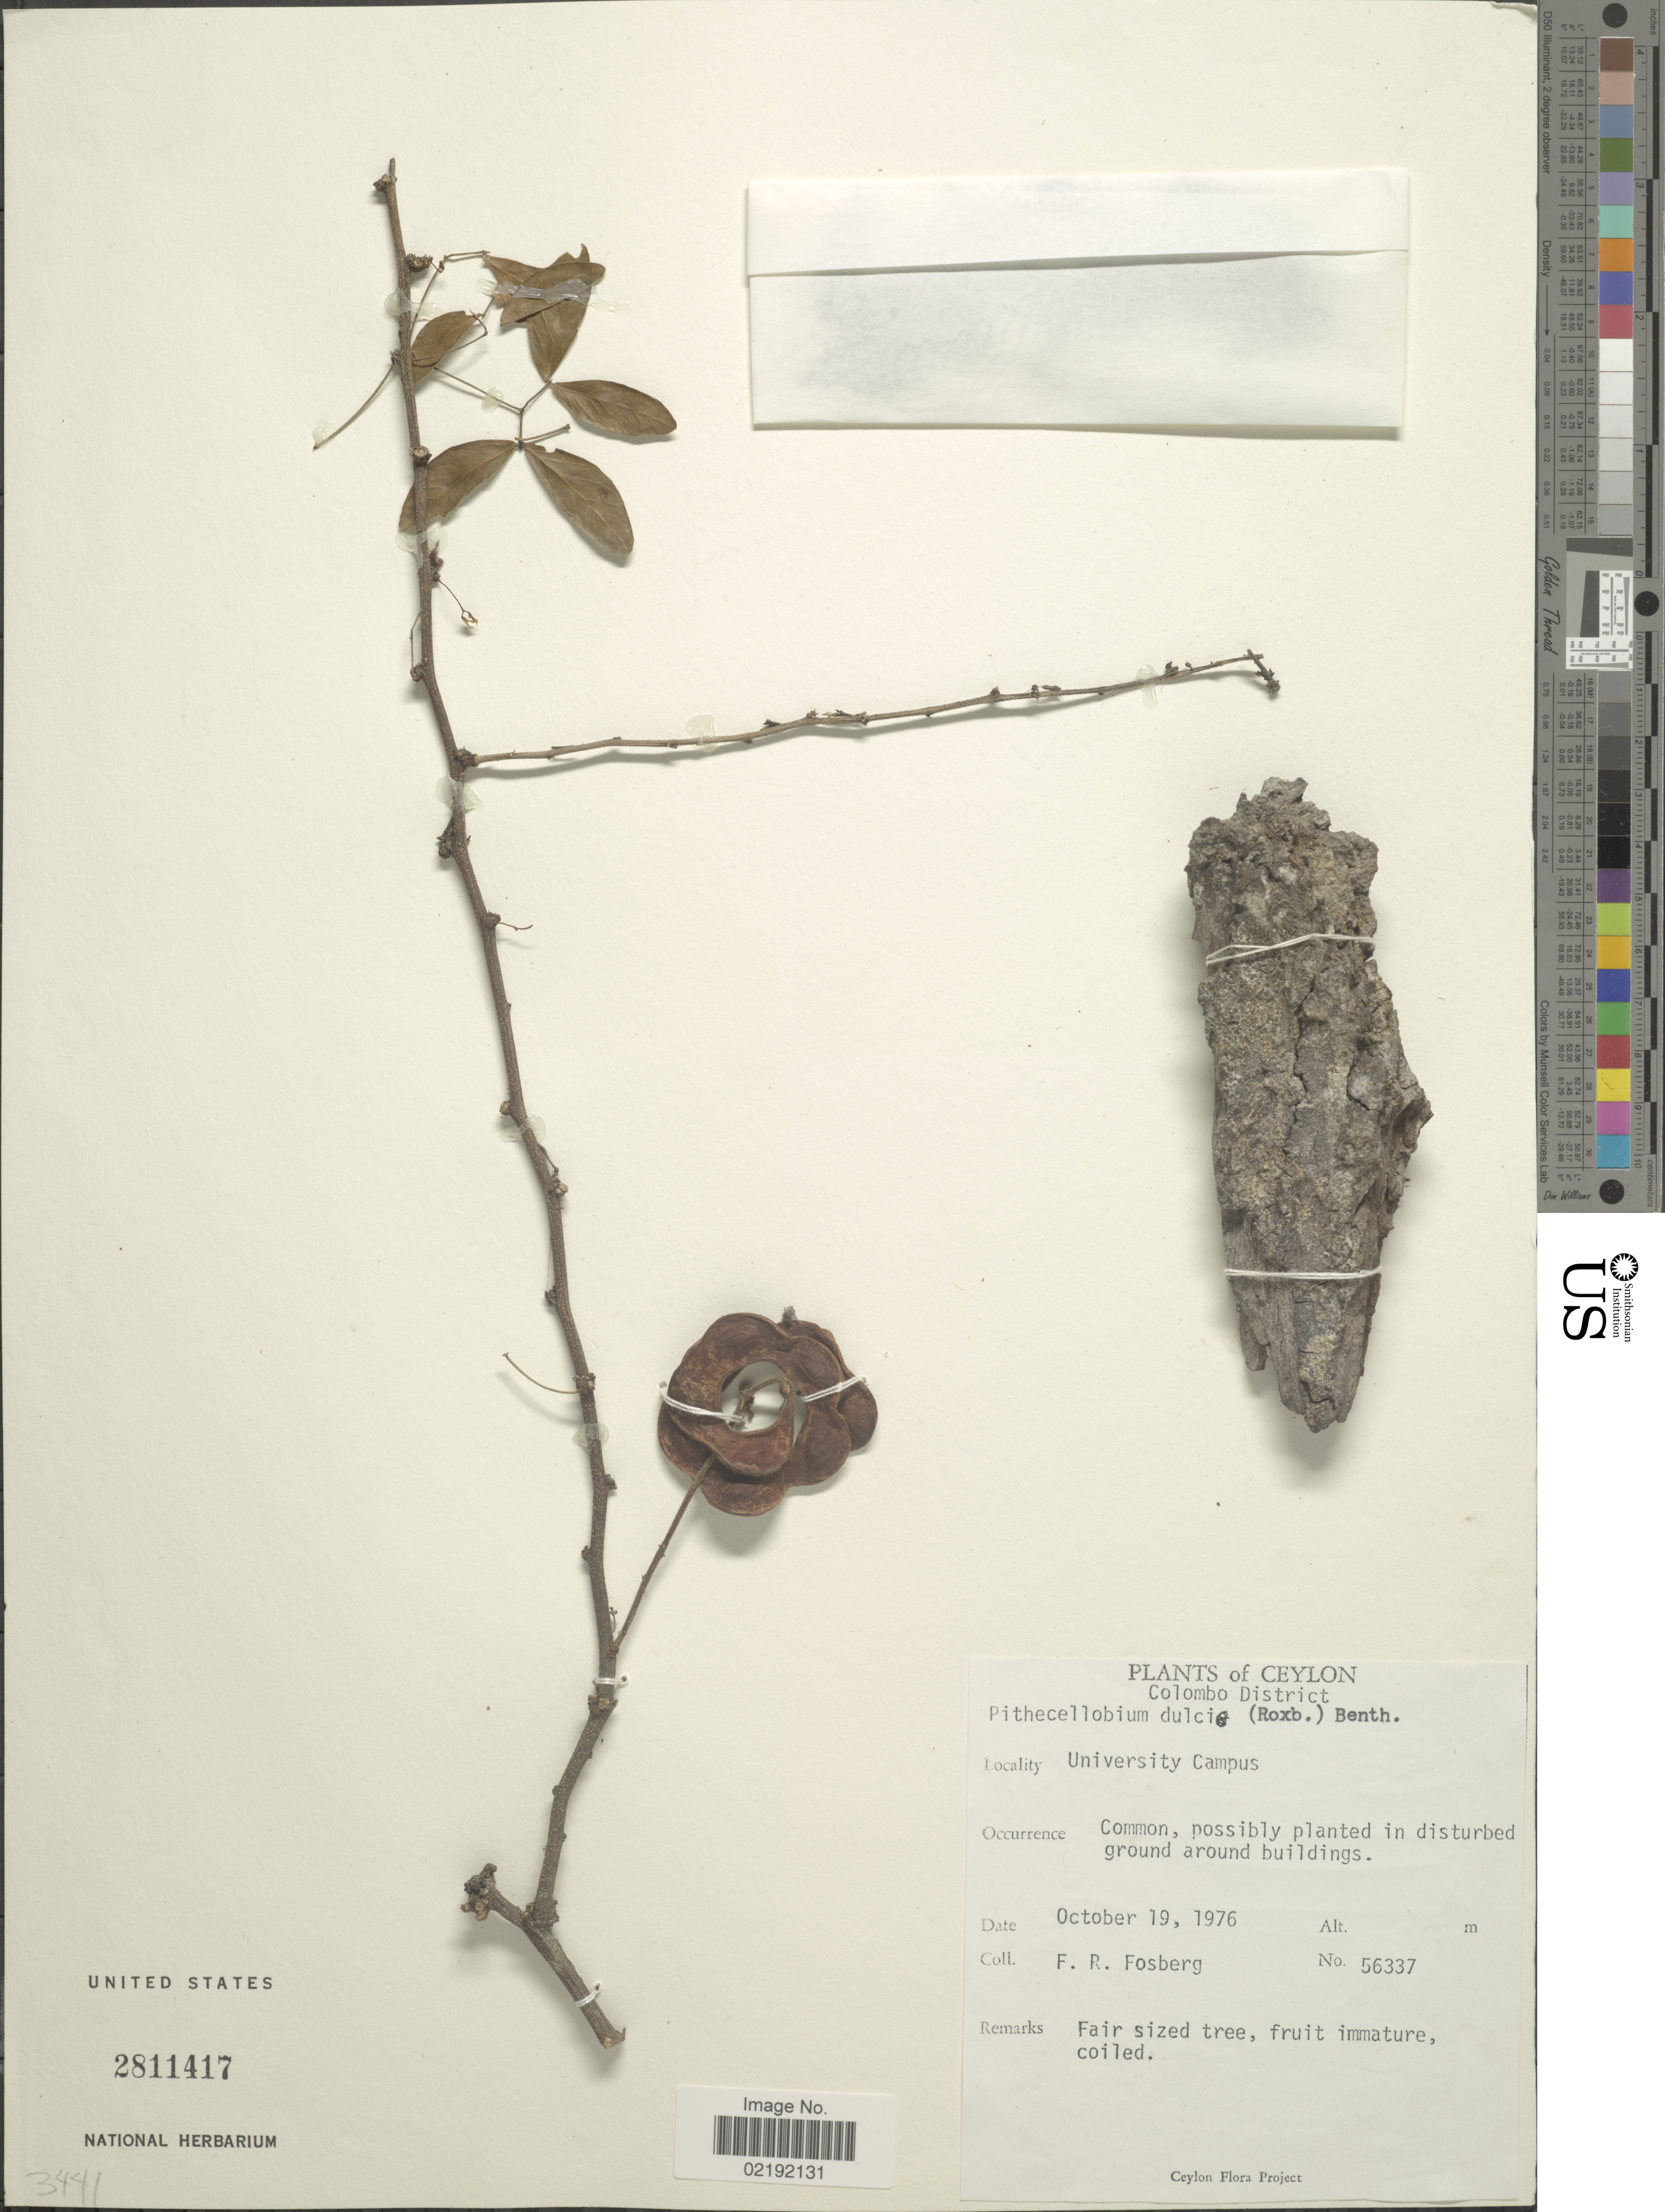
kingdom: Plantae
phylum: Tracheophyta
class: Magnoliopsida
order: Fabales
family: Fabaceae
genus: Pithecellobium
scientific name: Pithecellobium dulce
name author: (Roxb.) Benth.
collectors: F. R. Fosberg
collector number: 56337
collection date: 1976-10-19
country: Sri Lanka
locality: Ceylon. Colombo District. University Campus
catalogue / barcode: US 2811417